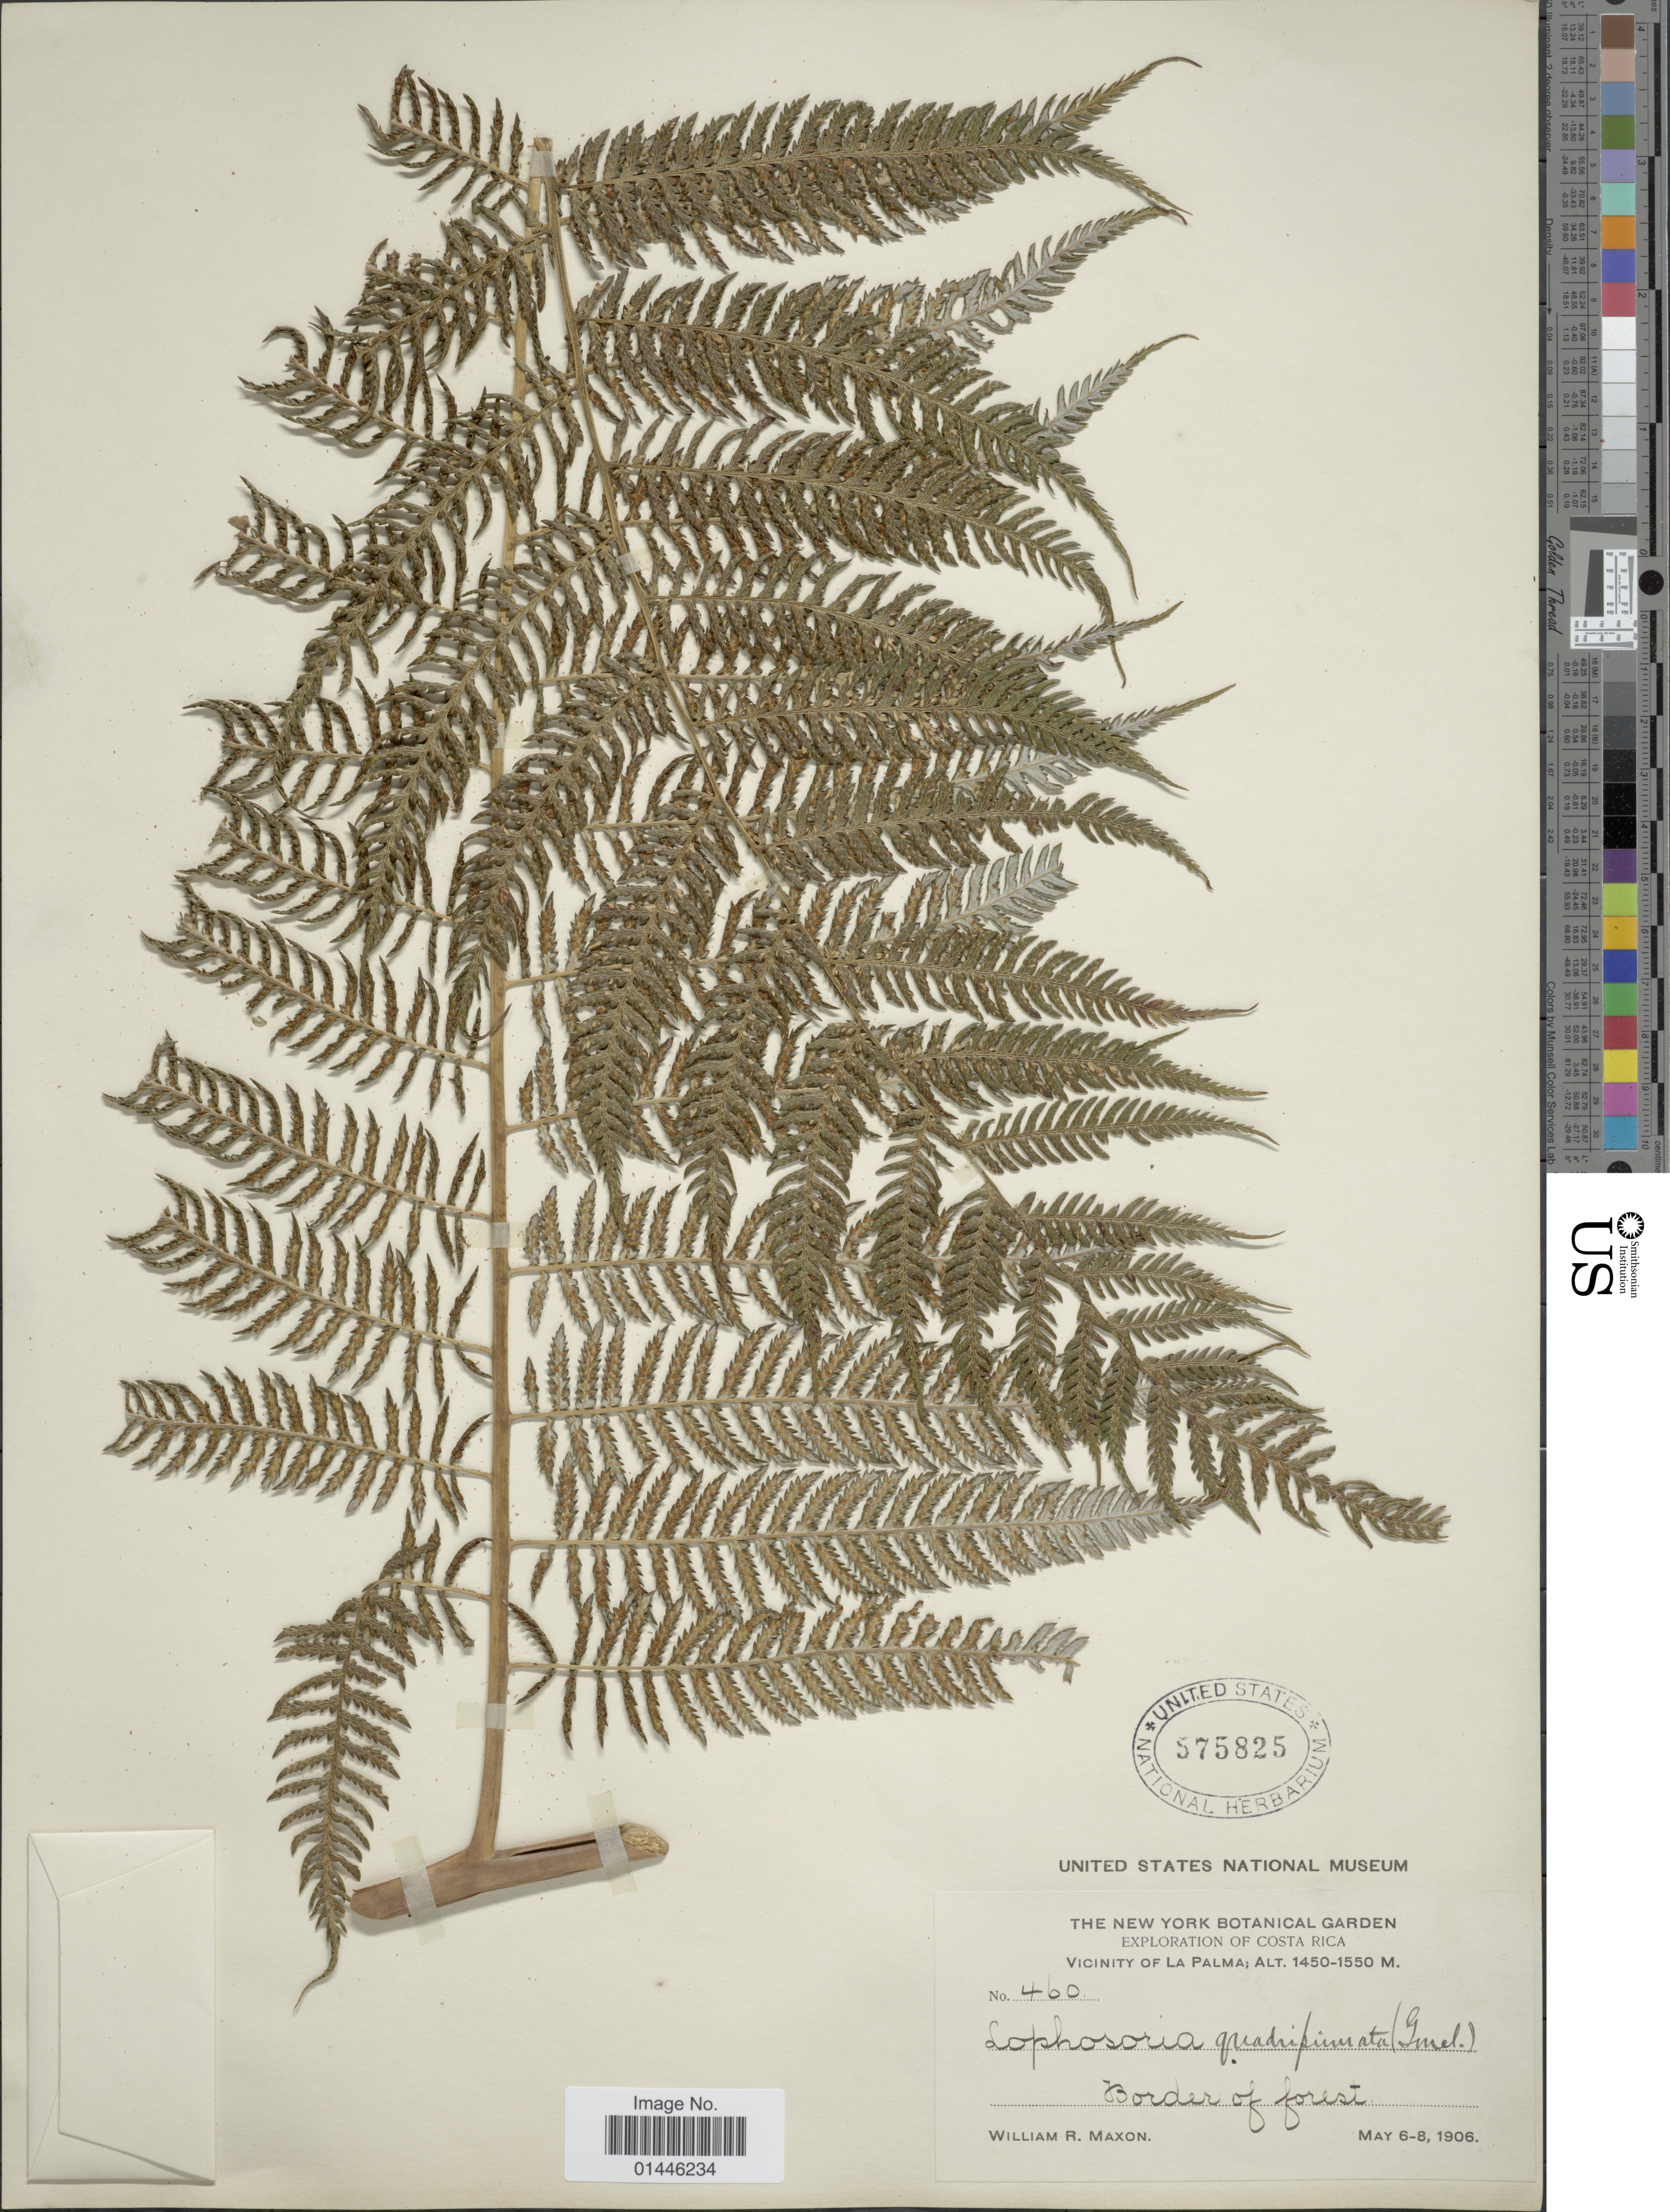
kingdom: Plantae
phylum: Tracheophyta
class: Polypodiopsida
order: Cyatheales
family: Dicksoniaceae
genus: Lophosoria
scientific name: Lophosoria quadripinnata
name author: (J.F. Gmel.) C. Chr.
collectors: W. R. Maxon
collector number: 460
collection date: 1906-05-06/1906-05-08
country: Costa Rica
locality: Vicinity of La Palma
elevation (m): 1450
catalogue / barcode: US 575825